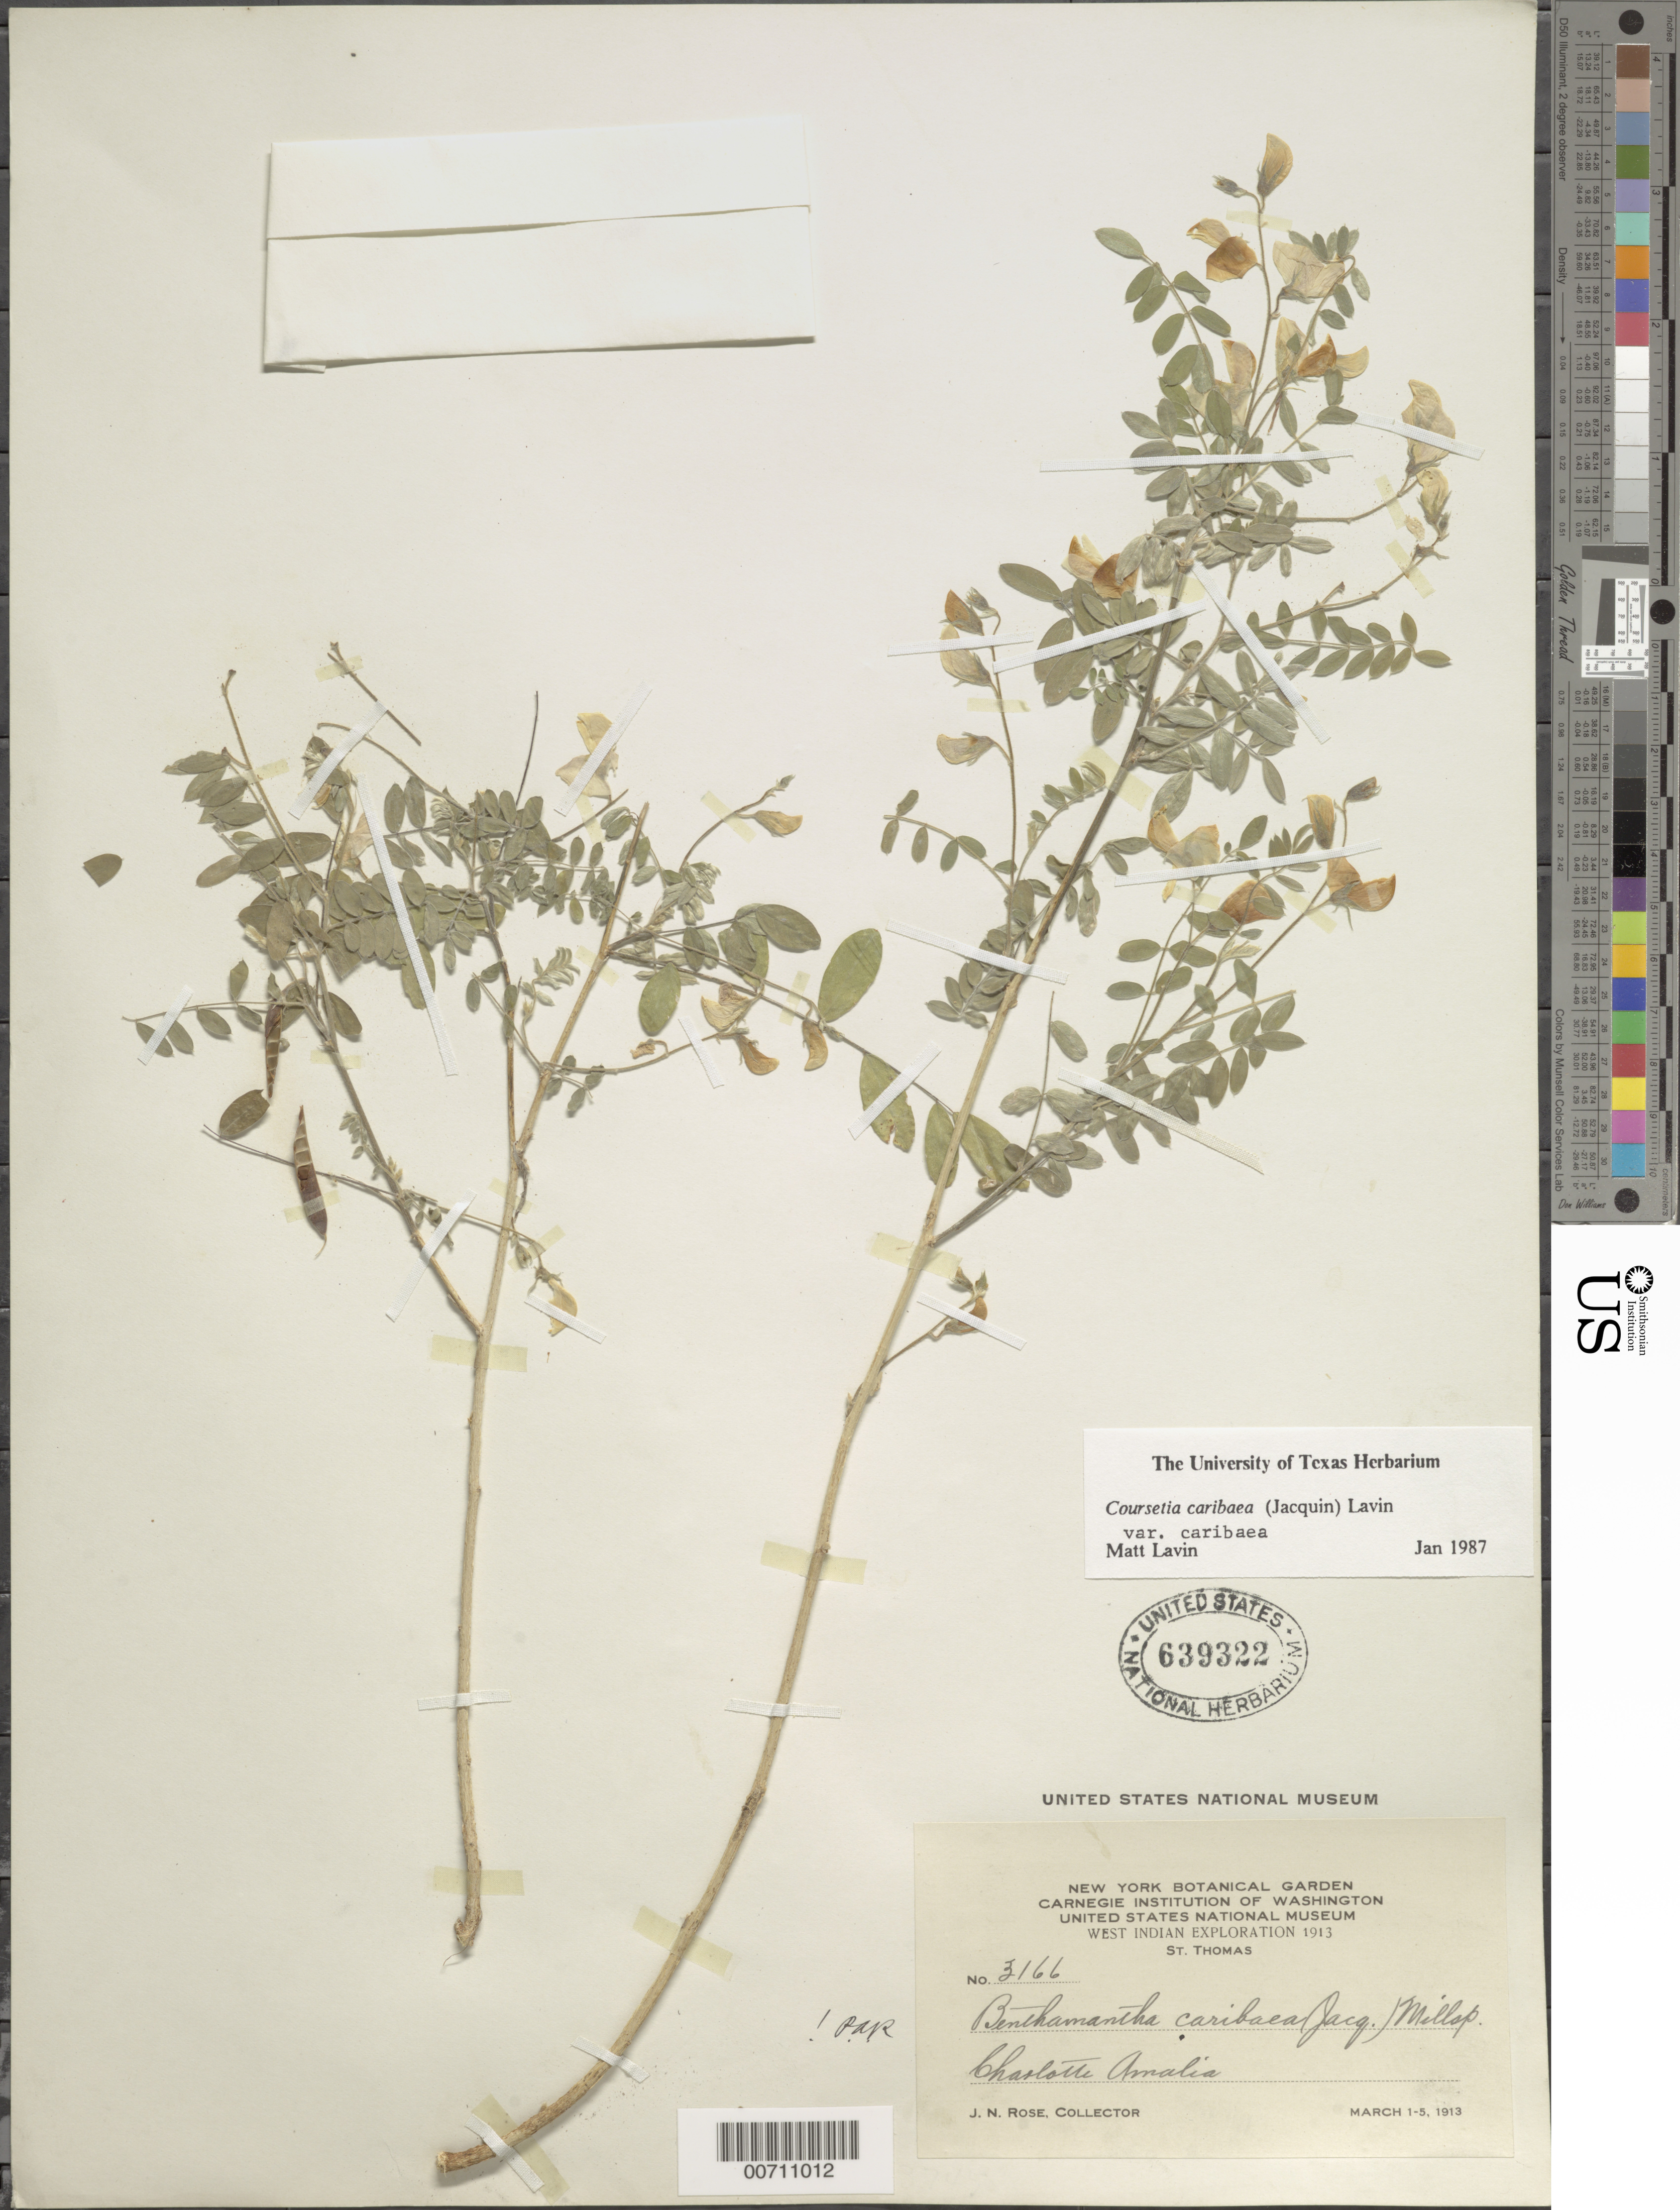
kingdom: Plantae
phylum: Tracheophyta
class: Magnoliopsida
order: Fabales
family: Fabaceae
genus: Coursetia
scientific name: Coursetia caribaea var. caribaea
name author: (Jacq.) Lavin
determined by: Lavin, M.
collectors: J. N. Rose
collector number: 3166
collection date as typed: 01 Mar 1913 to 05 Mar 1913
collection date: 1913-03-01/1913-03-05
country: U.S. Virgin Islands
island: St. Thomas Island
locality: Charlotte Amalia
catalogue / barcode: US 639322